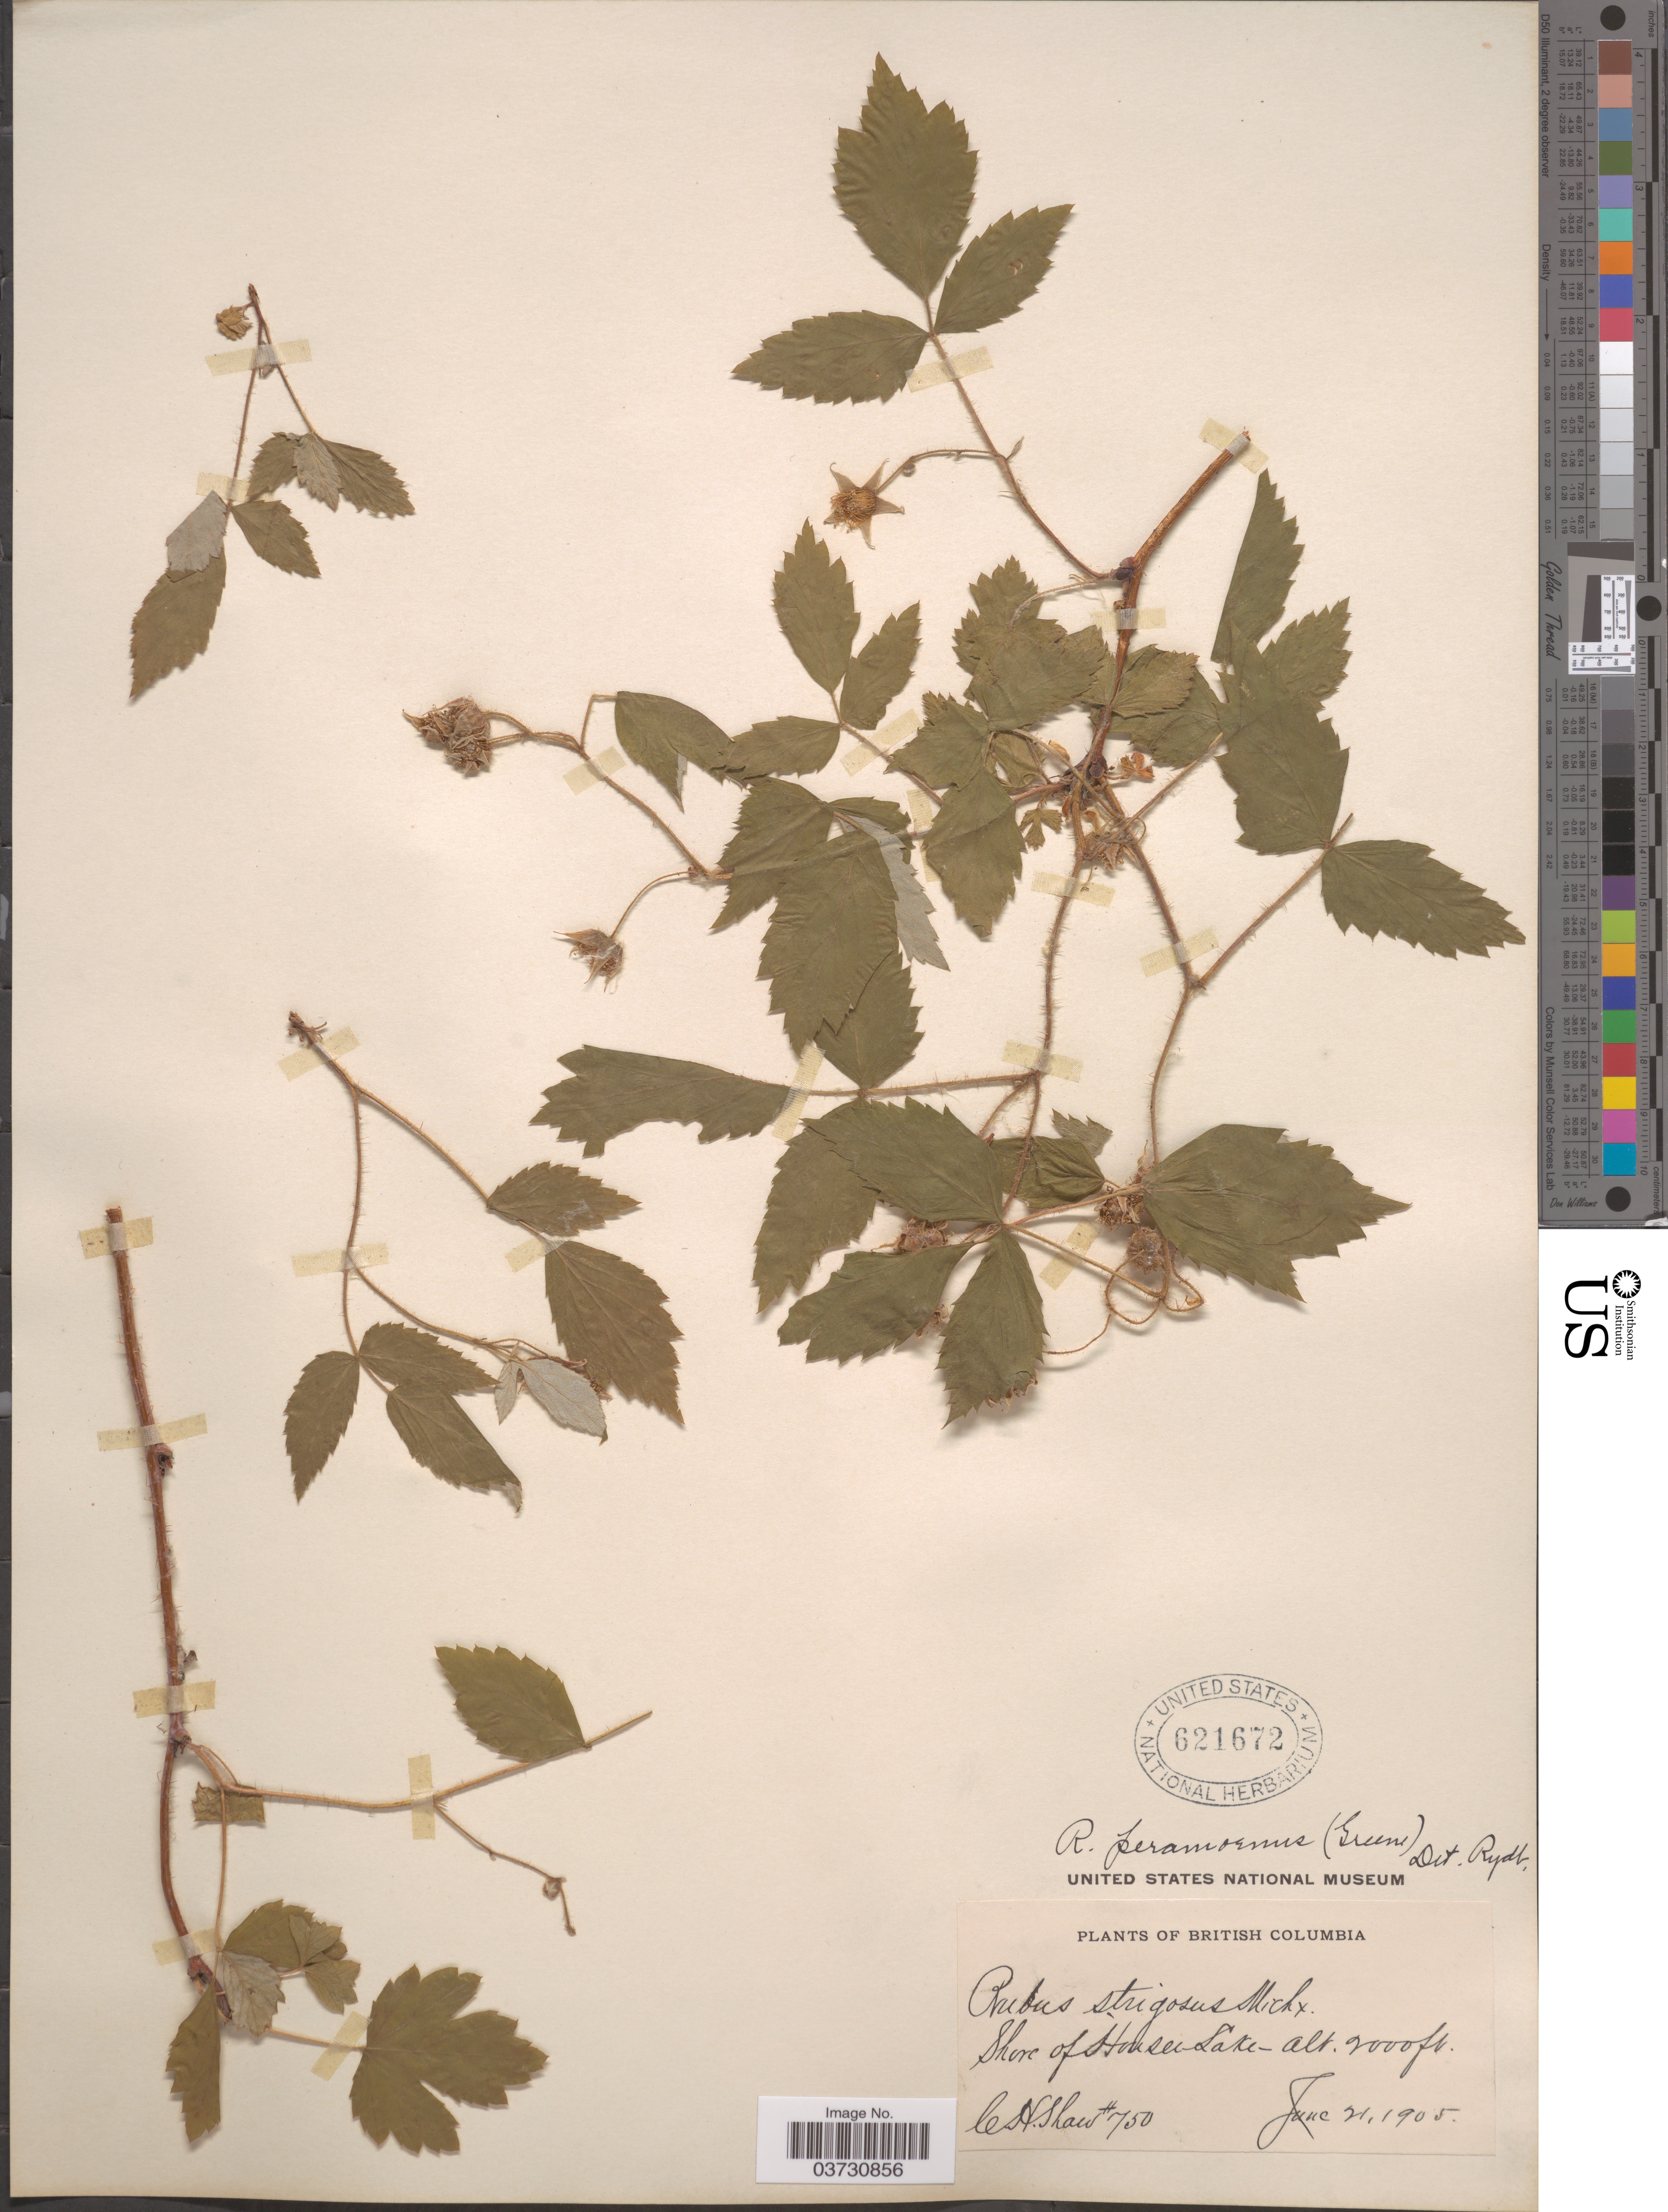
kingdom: Plantae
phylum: Tracheophyta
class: Magnoliopsida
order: Rosales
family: Rosaceae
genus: Rubus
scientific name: Rubus peramoenus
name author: (Greene) Rydb.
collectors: C. H. Shaw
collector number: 750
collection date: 1905-06-21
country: Canada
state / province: British Columbia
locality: Shore of Houser- Lake.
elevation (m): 610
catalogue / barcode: US 621672